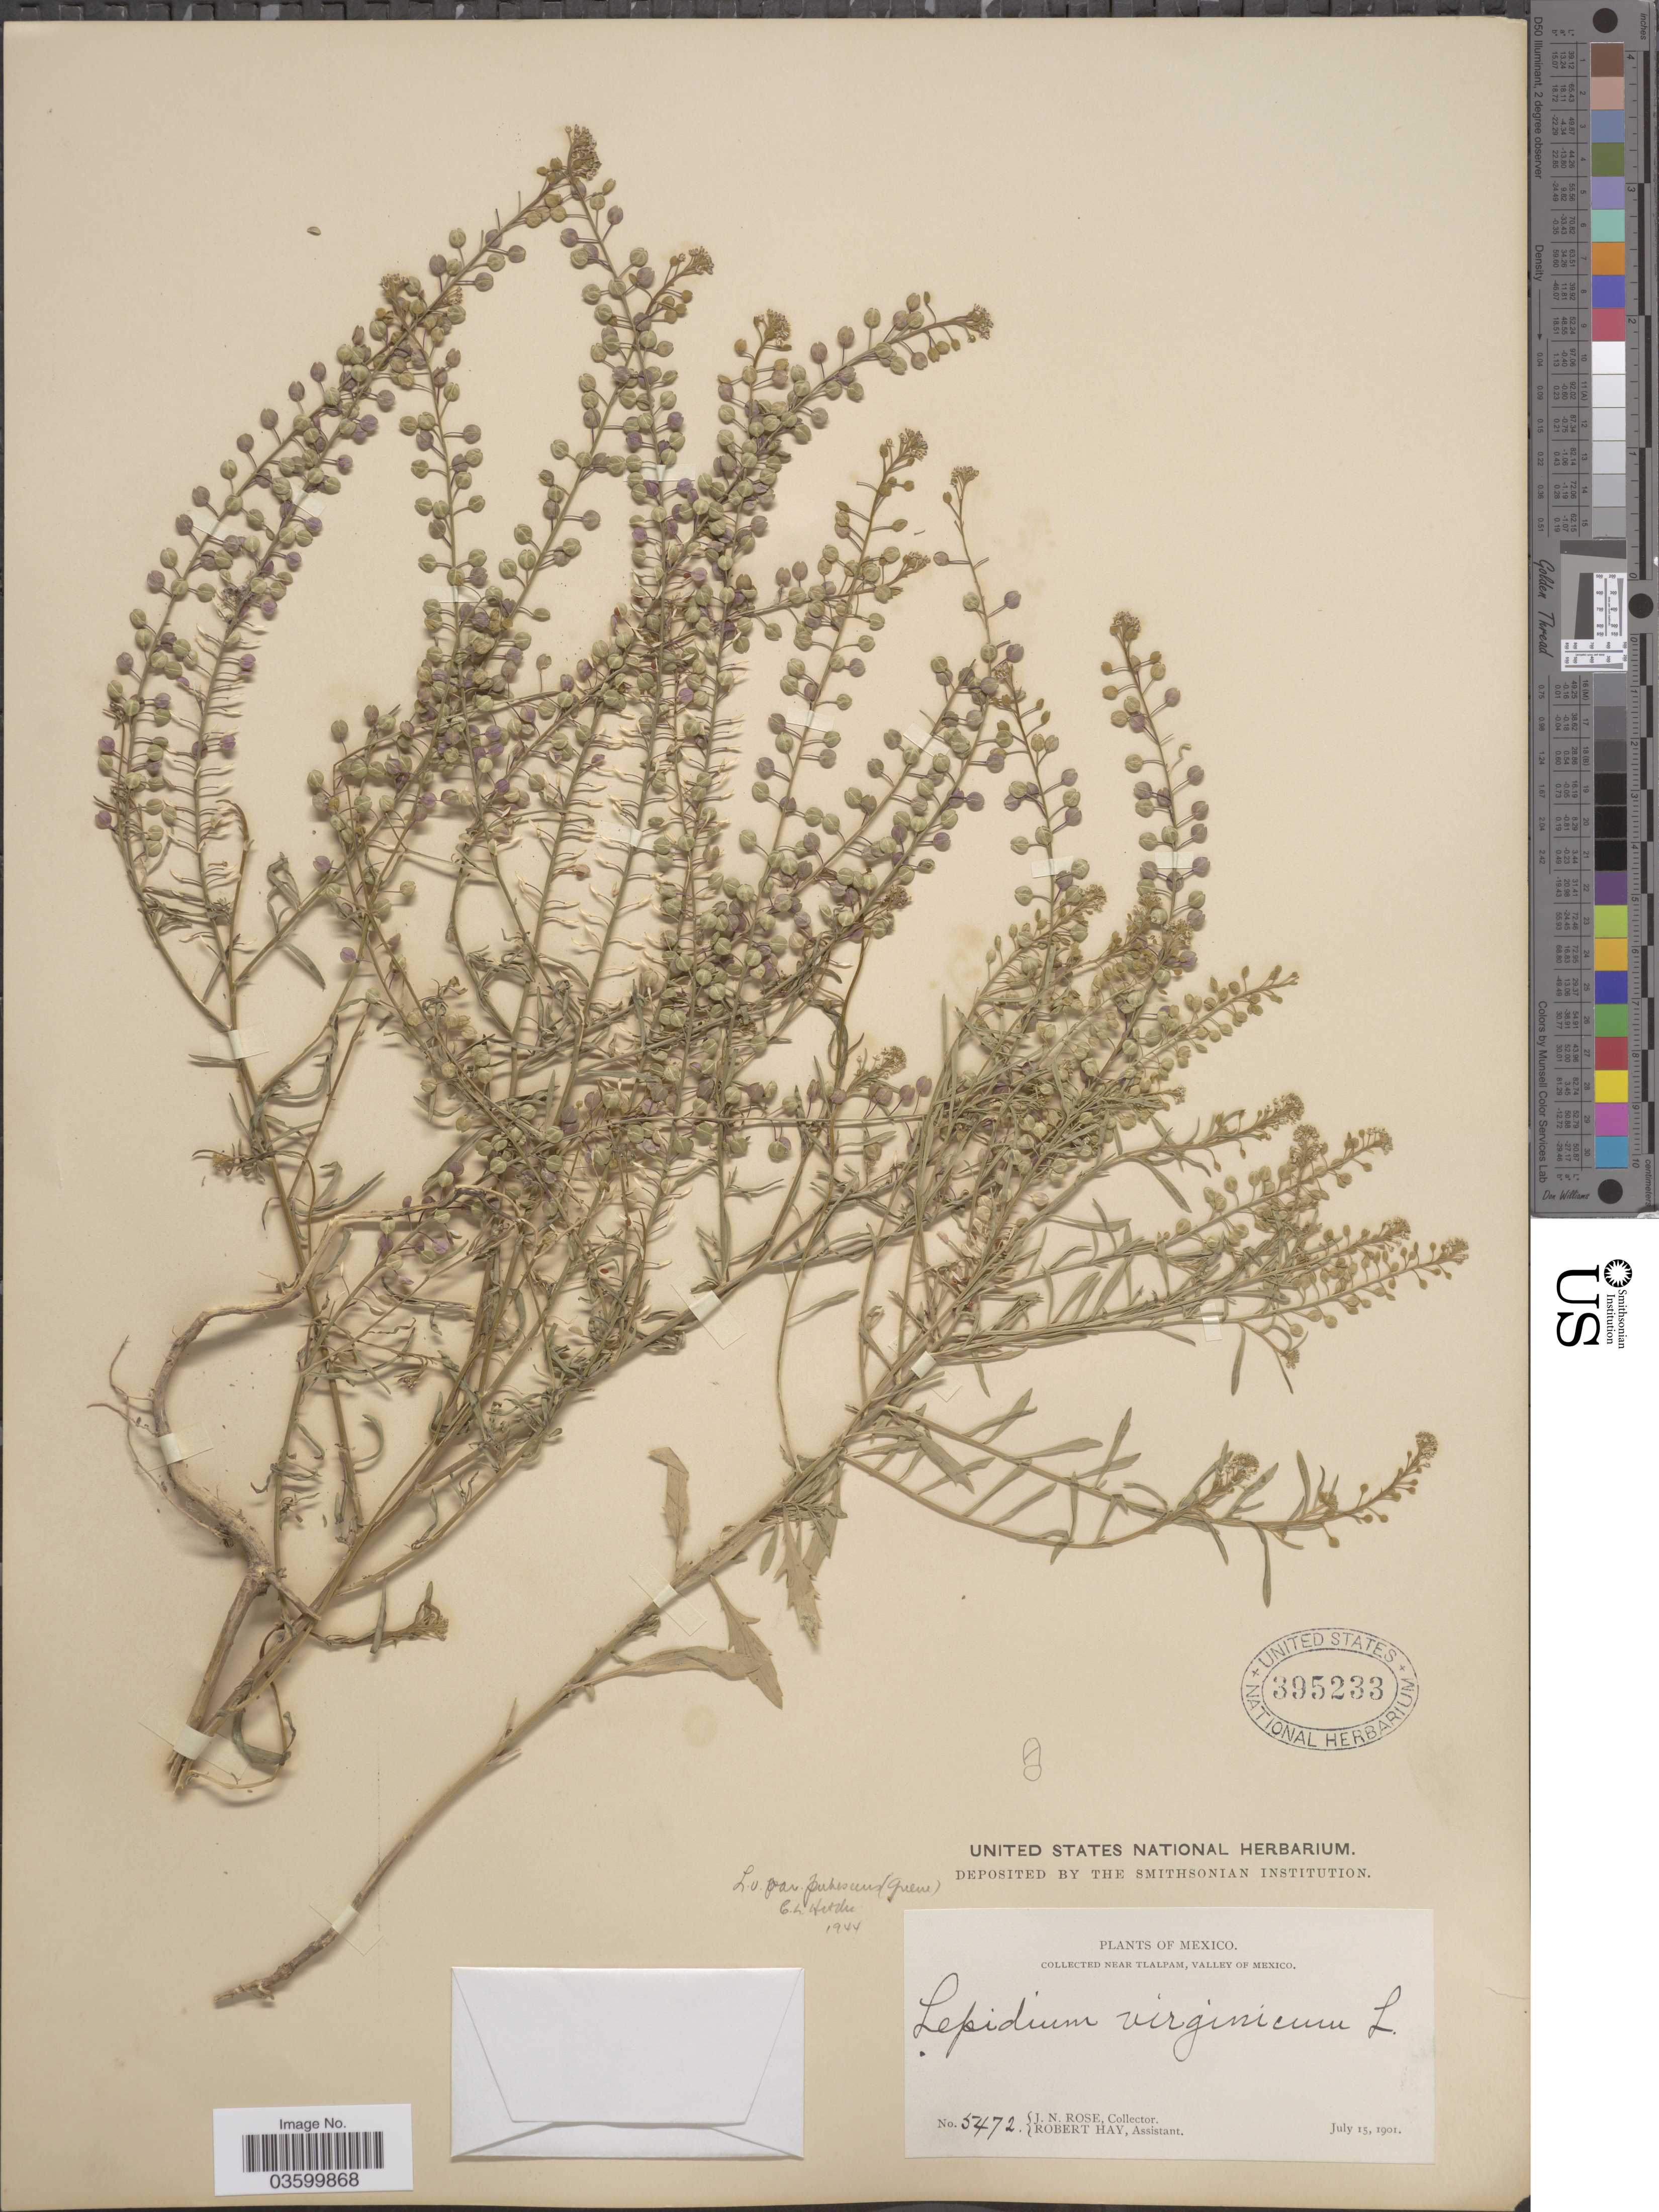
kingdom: Plantae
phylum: Tracheophyta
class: Magnoliopsida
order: Brassicales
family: Brassicaceae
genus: Lepidium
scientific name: Lepidium virginicum var. pubescens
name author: (Greene) C.L. Hitchc.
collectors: J. N. Rose & R. Hay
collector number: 5472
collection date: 1901-07-15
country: Mexico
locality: Near Tlalpam, Valley of Mexico.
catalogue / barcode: US 395233